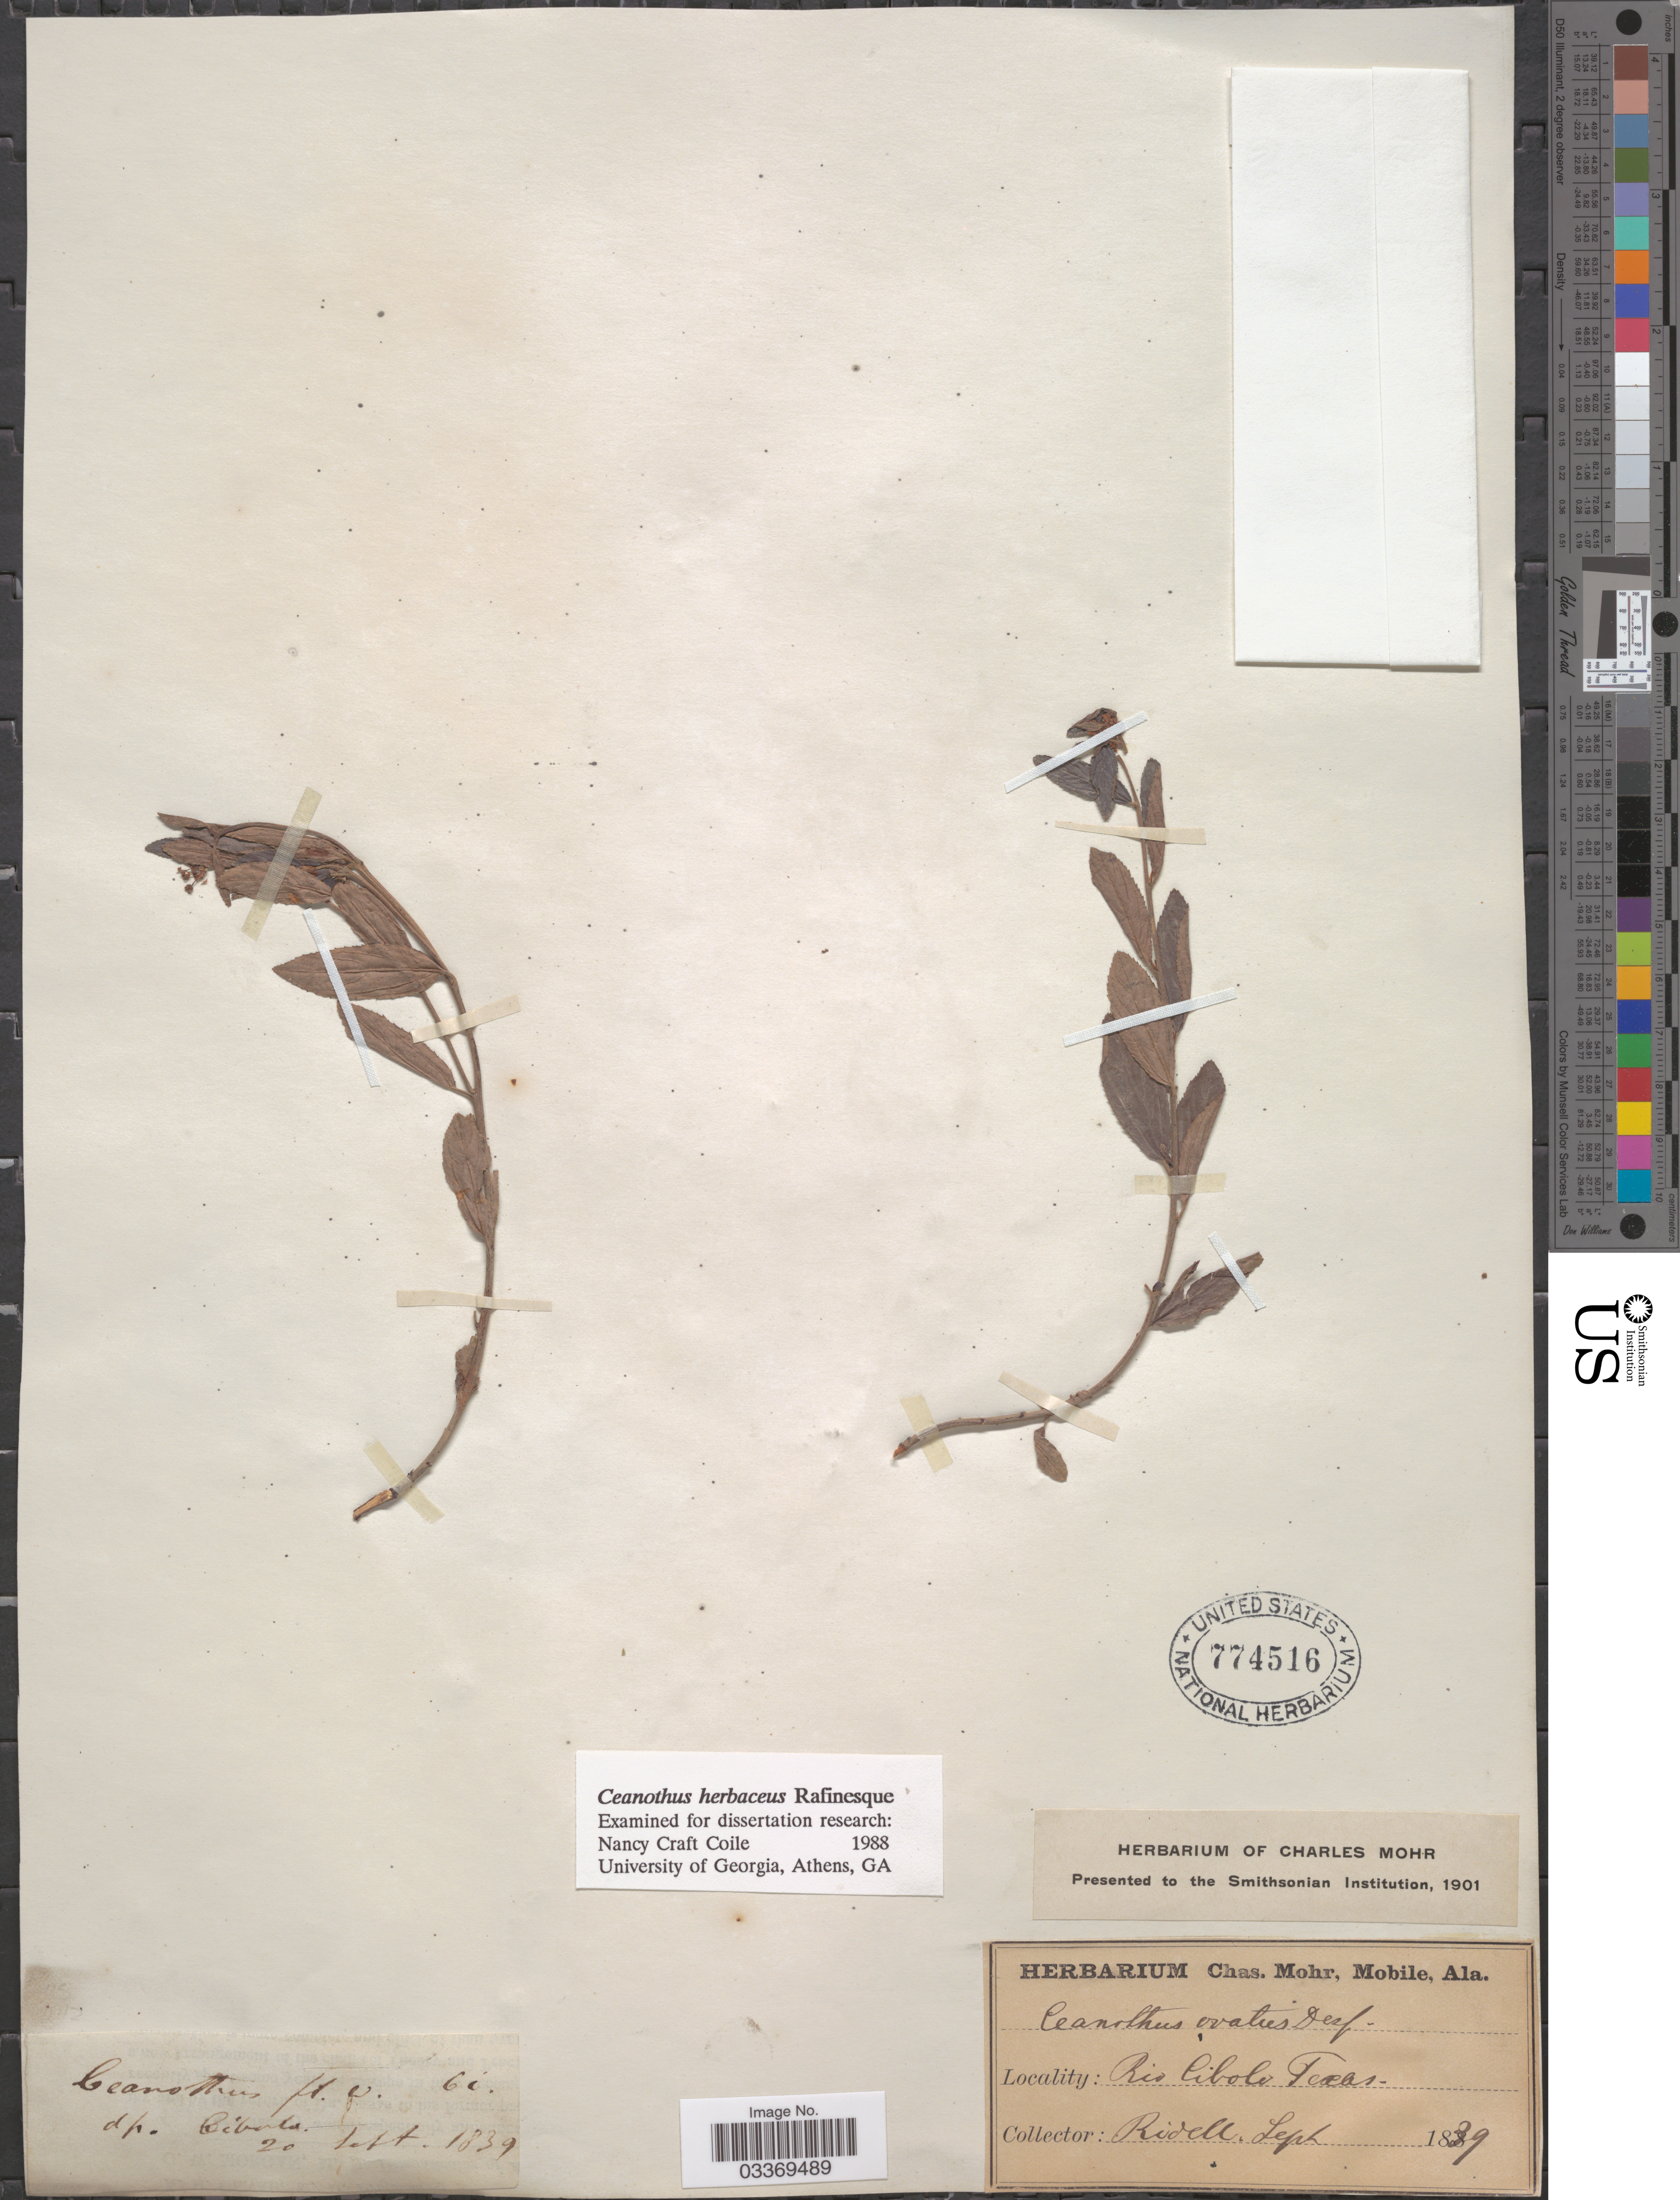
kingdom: Plantae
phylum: Tracheophyta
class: Magnoliopsida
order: Rosales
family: Rhamnaceae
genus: Ceanothus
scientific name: Ceanothus ovatus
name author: Desf.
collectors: -. Ridell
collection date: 1839-09-20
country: United States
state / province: Texas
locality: Rio Cibolo.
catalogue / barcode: US 774516